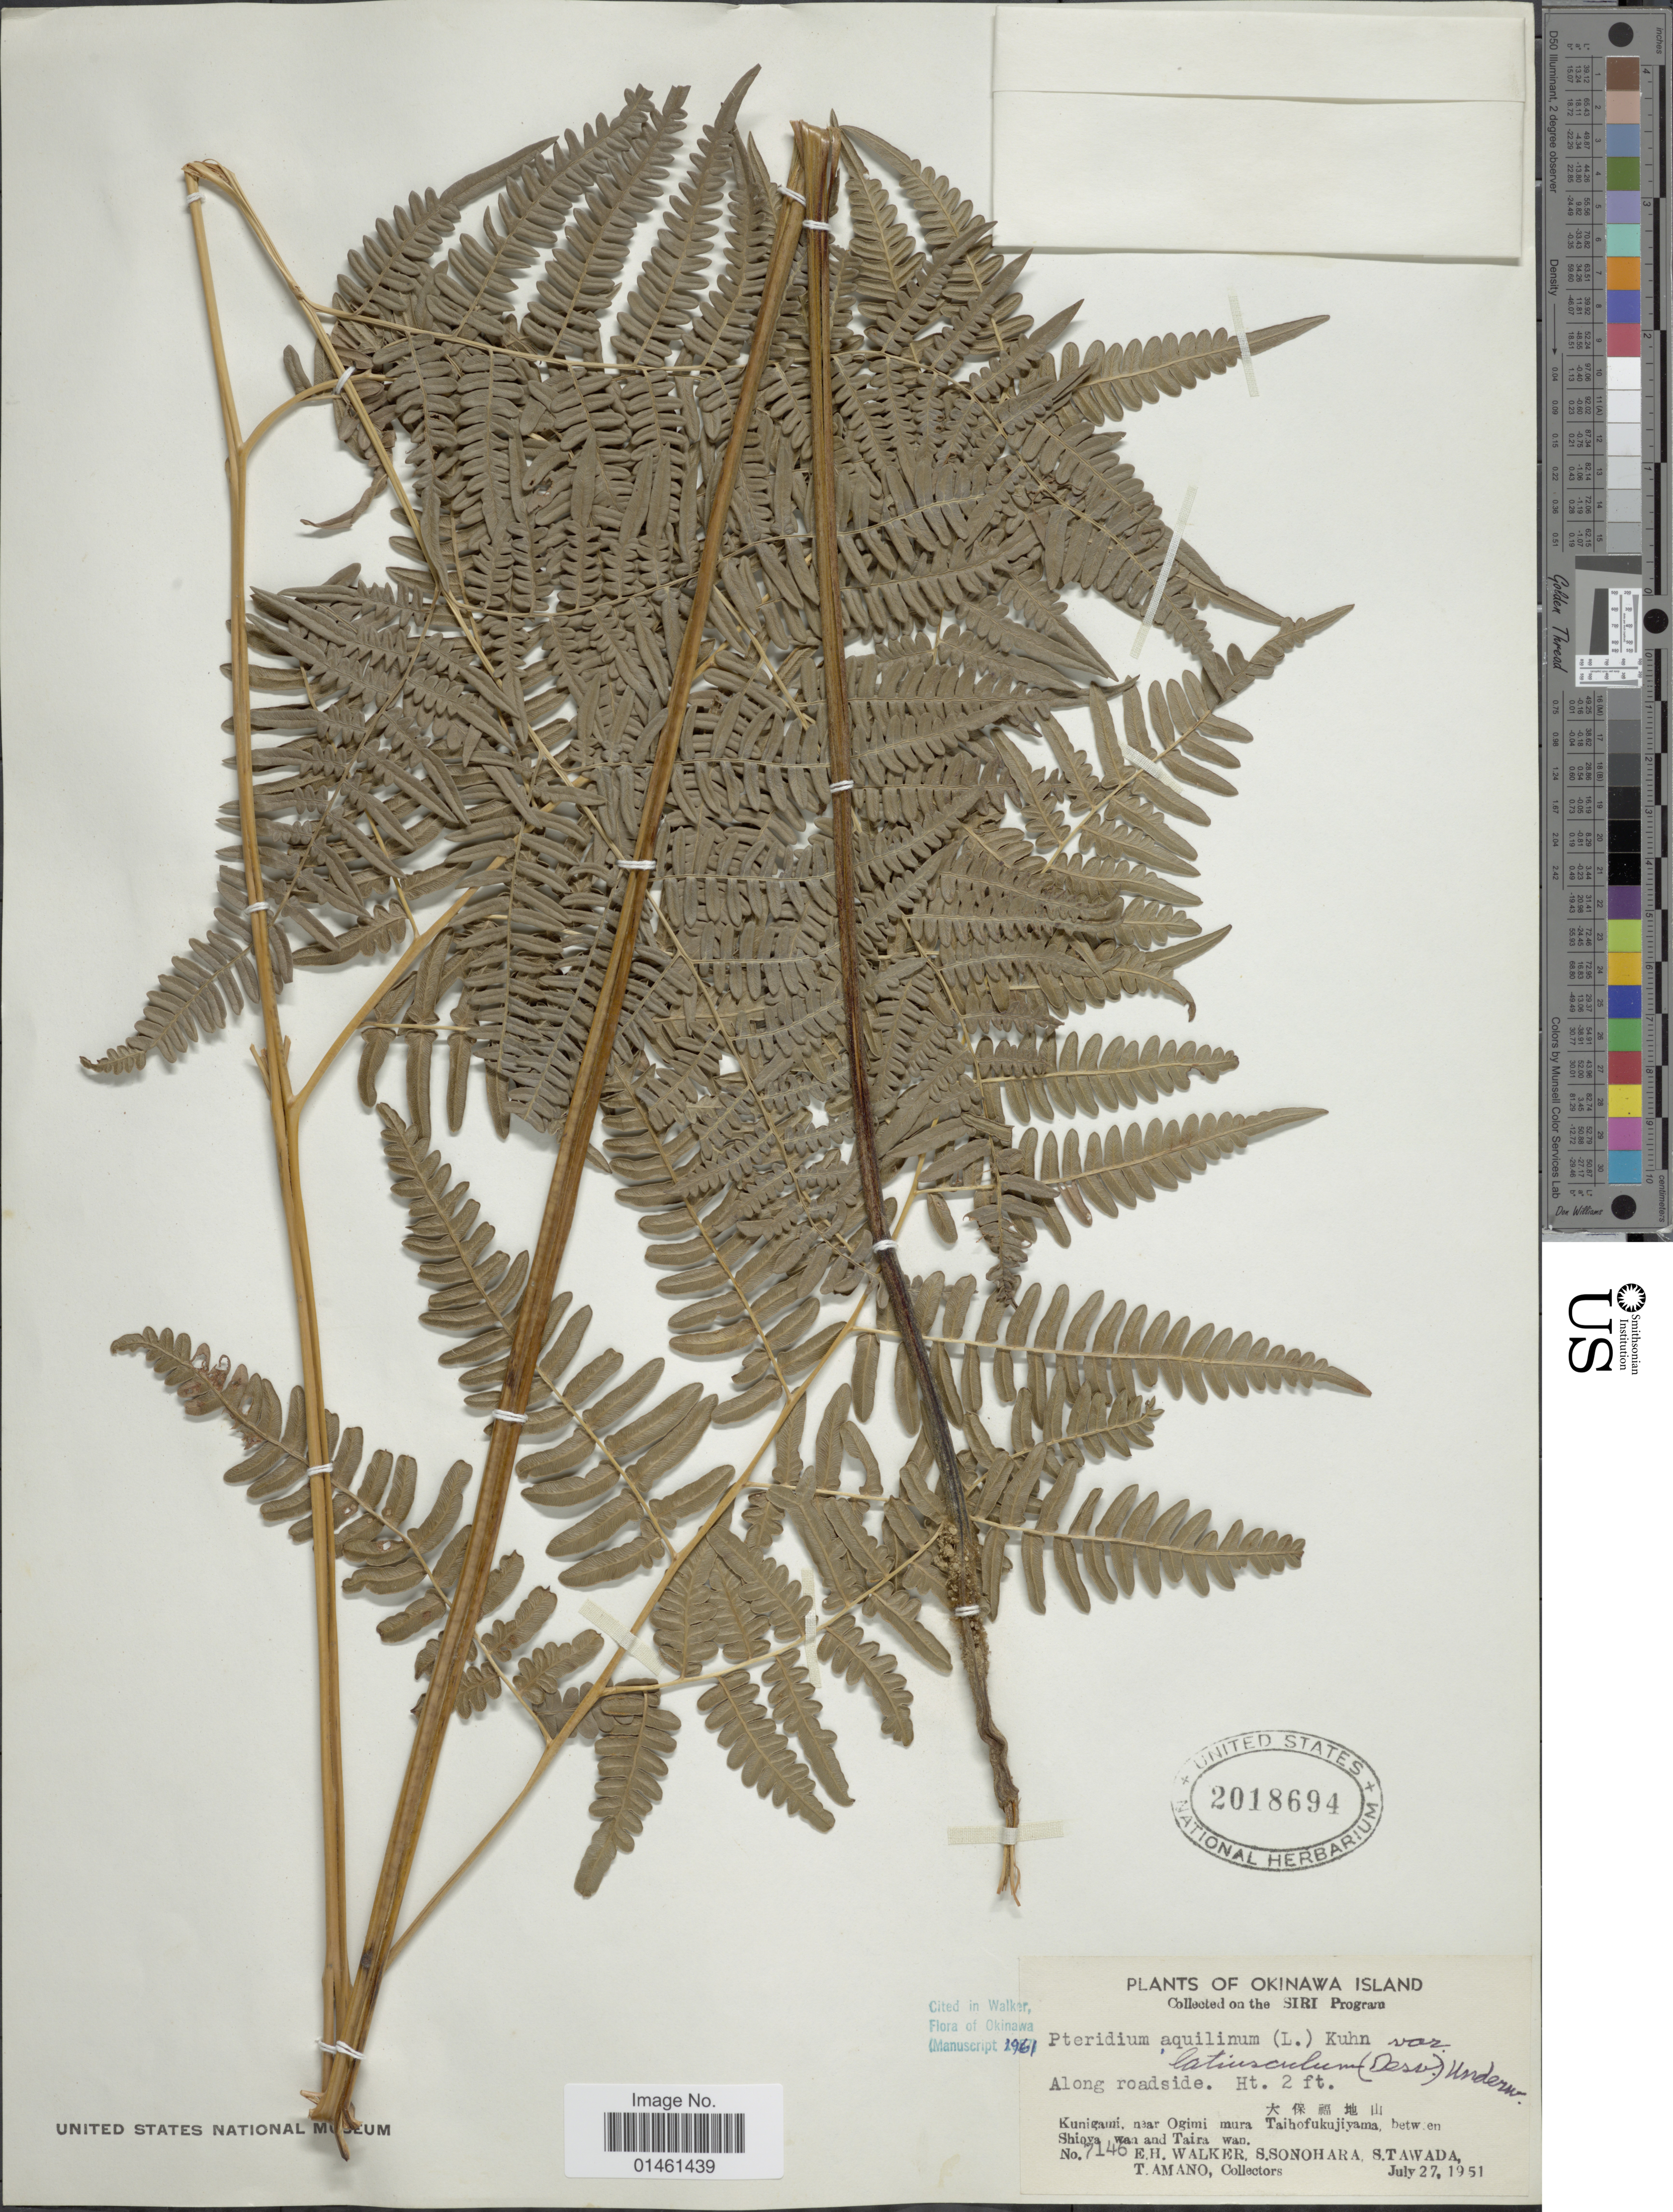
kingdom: Plantae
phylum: Tracheophyta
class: Polypodiopsida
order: Polypodiales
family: Dennstaedtiaceae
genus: Pteridium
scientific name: Pteridium aquilinum var. latiusculum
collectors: E. H. Walker, S. Sonohara, S. Tawada & T. Amano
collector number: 7146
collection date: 1951-07-27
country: Japan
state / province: Okinawa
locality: Okinawa Island, Along roadside, Kunigami near Ogimi mura Taihofukujiyama, between Shiova wan and Tiara wan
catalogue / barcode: US 2018694